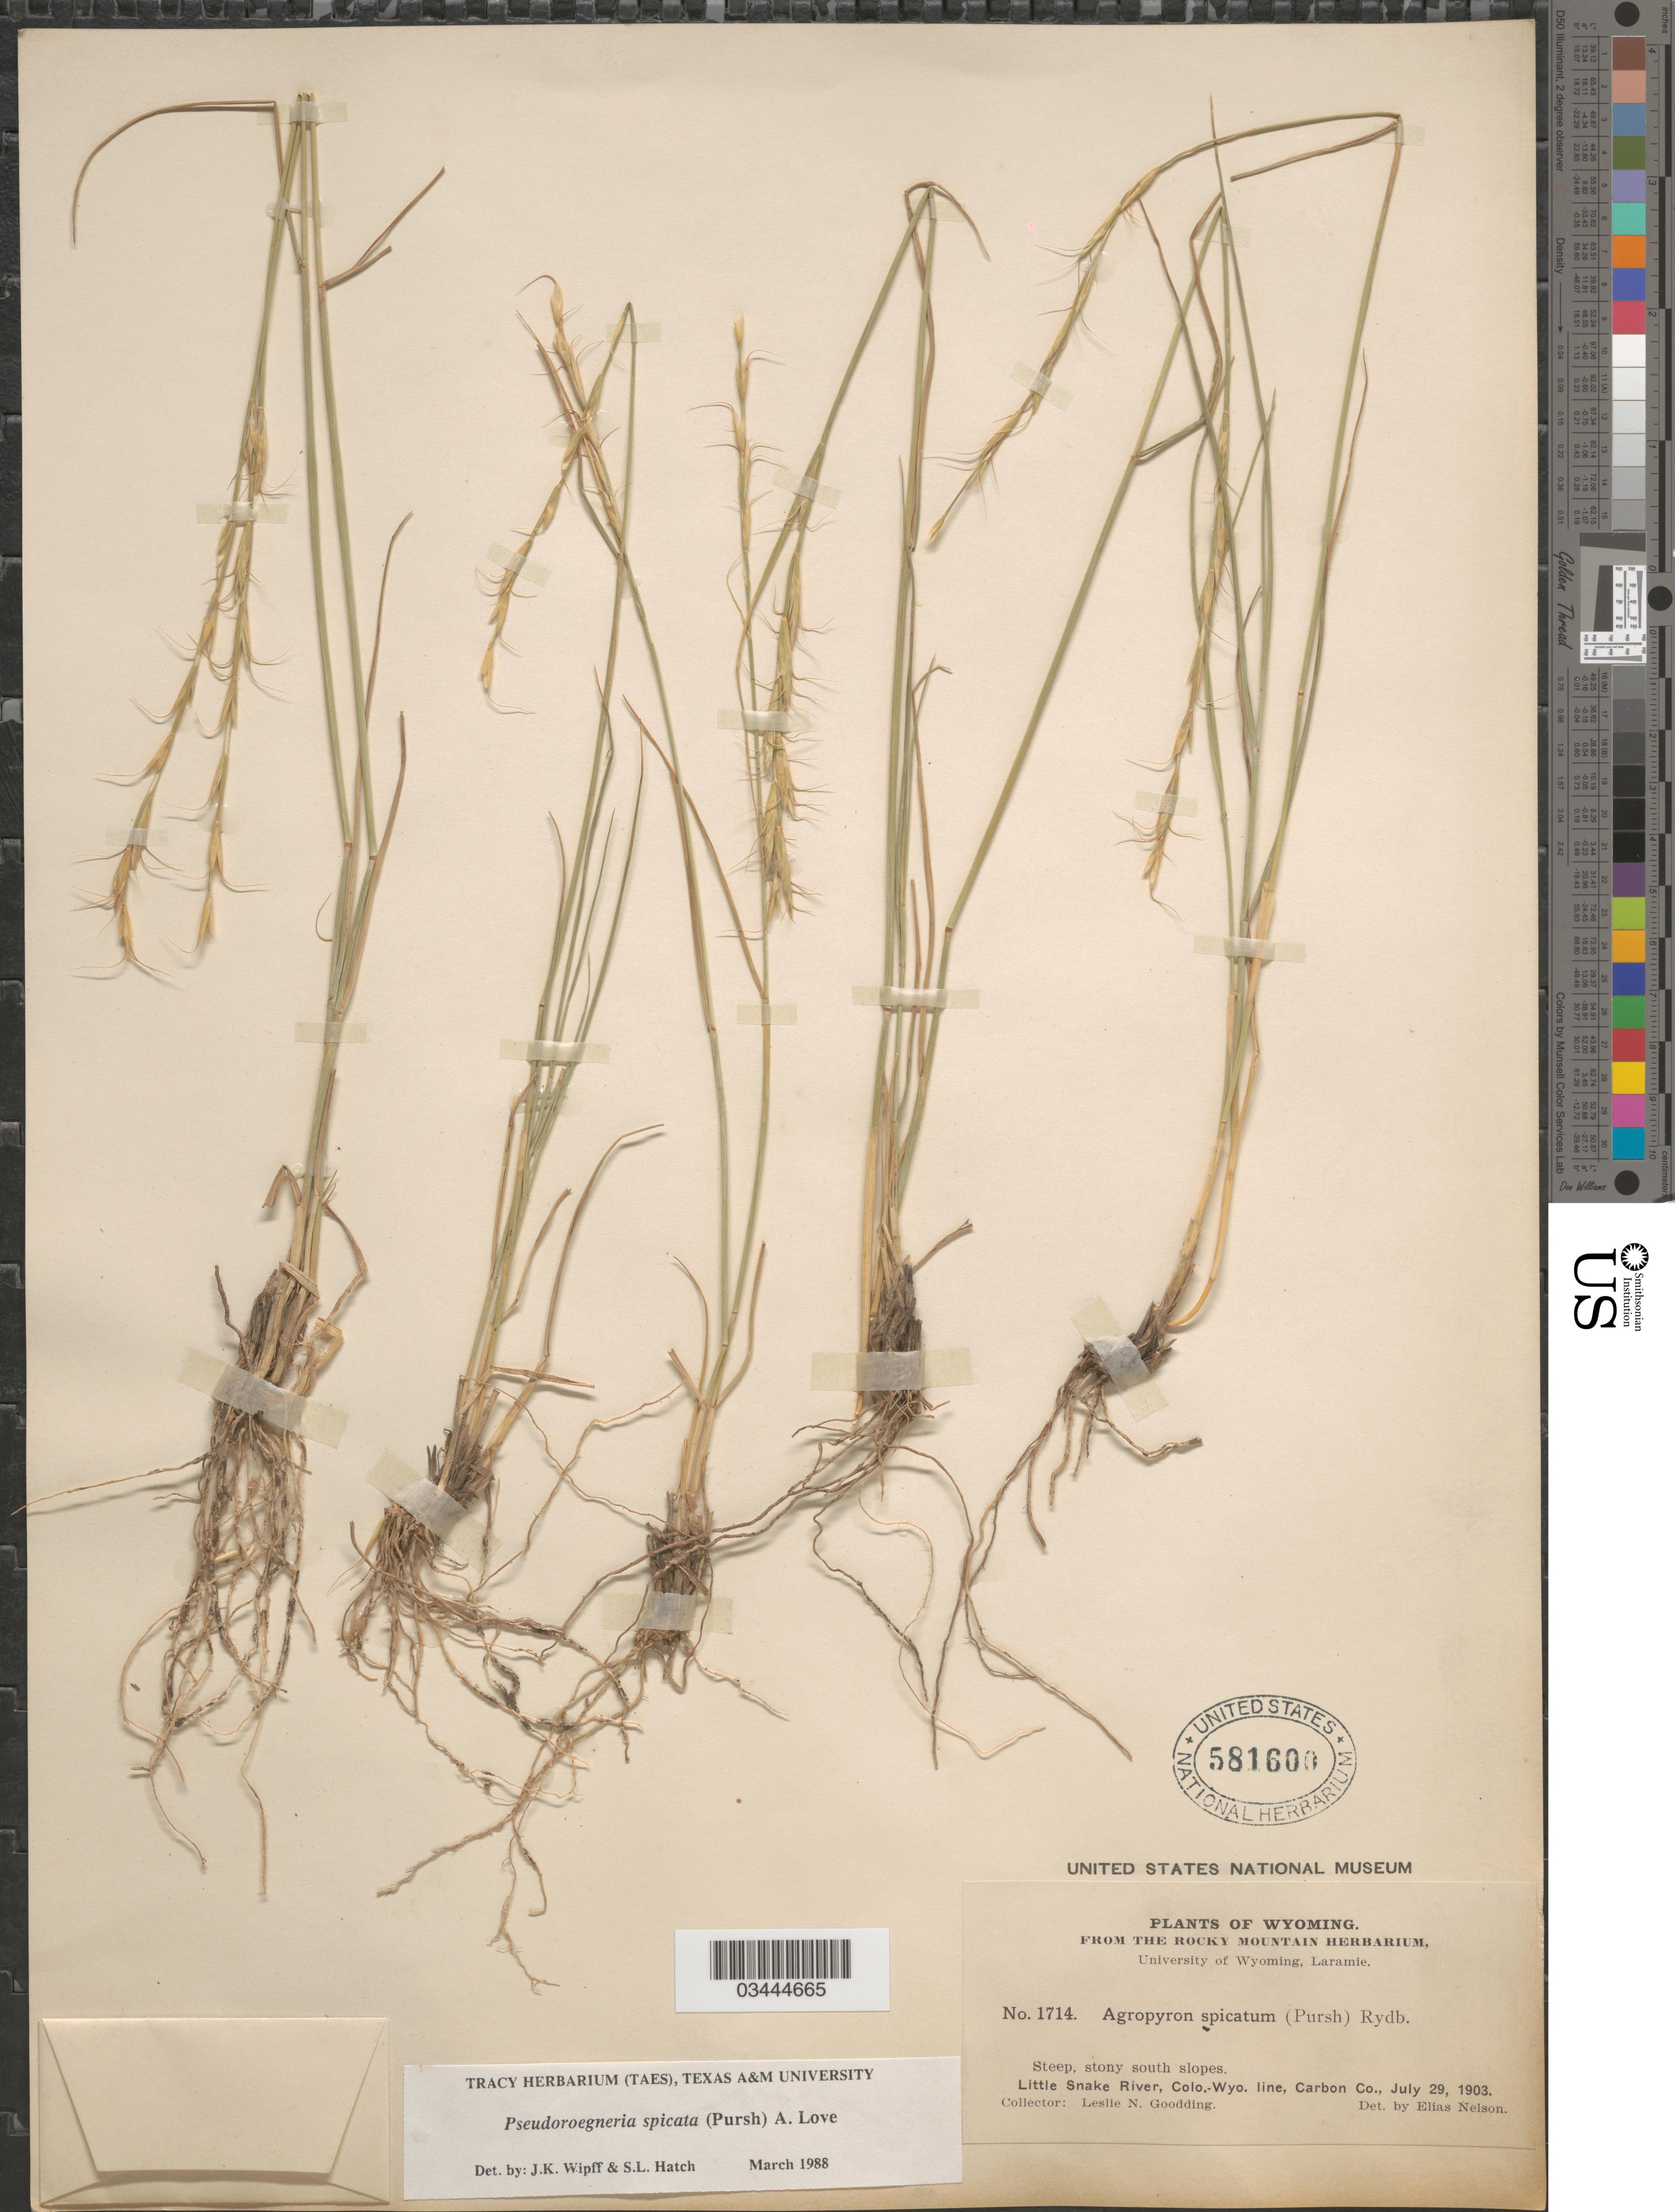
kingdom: Plantae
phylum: Tracheophyta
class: Liliopsida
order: Poales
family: Poaceae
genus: Pseudoroegneria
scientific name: Pseudoroegneria spicata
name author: (Pursh) Á. Löve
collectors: L. N. Goodding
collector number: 1714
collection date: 1903-07-29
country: United States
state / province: Wyoming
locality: Steep, stony south slopes. Little Snake River, Colo.-Wyo. line, Carbon Co.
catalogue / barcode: US 581600